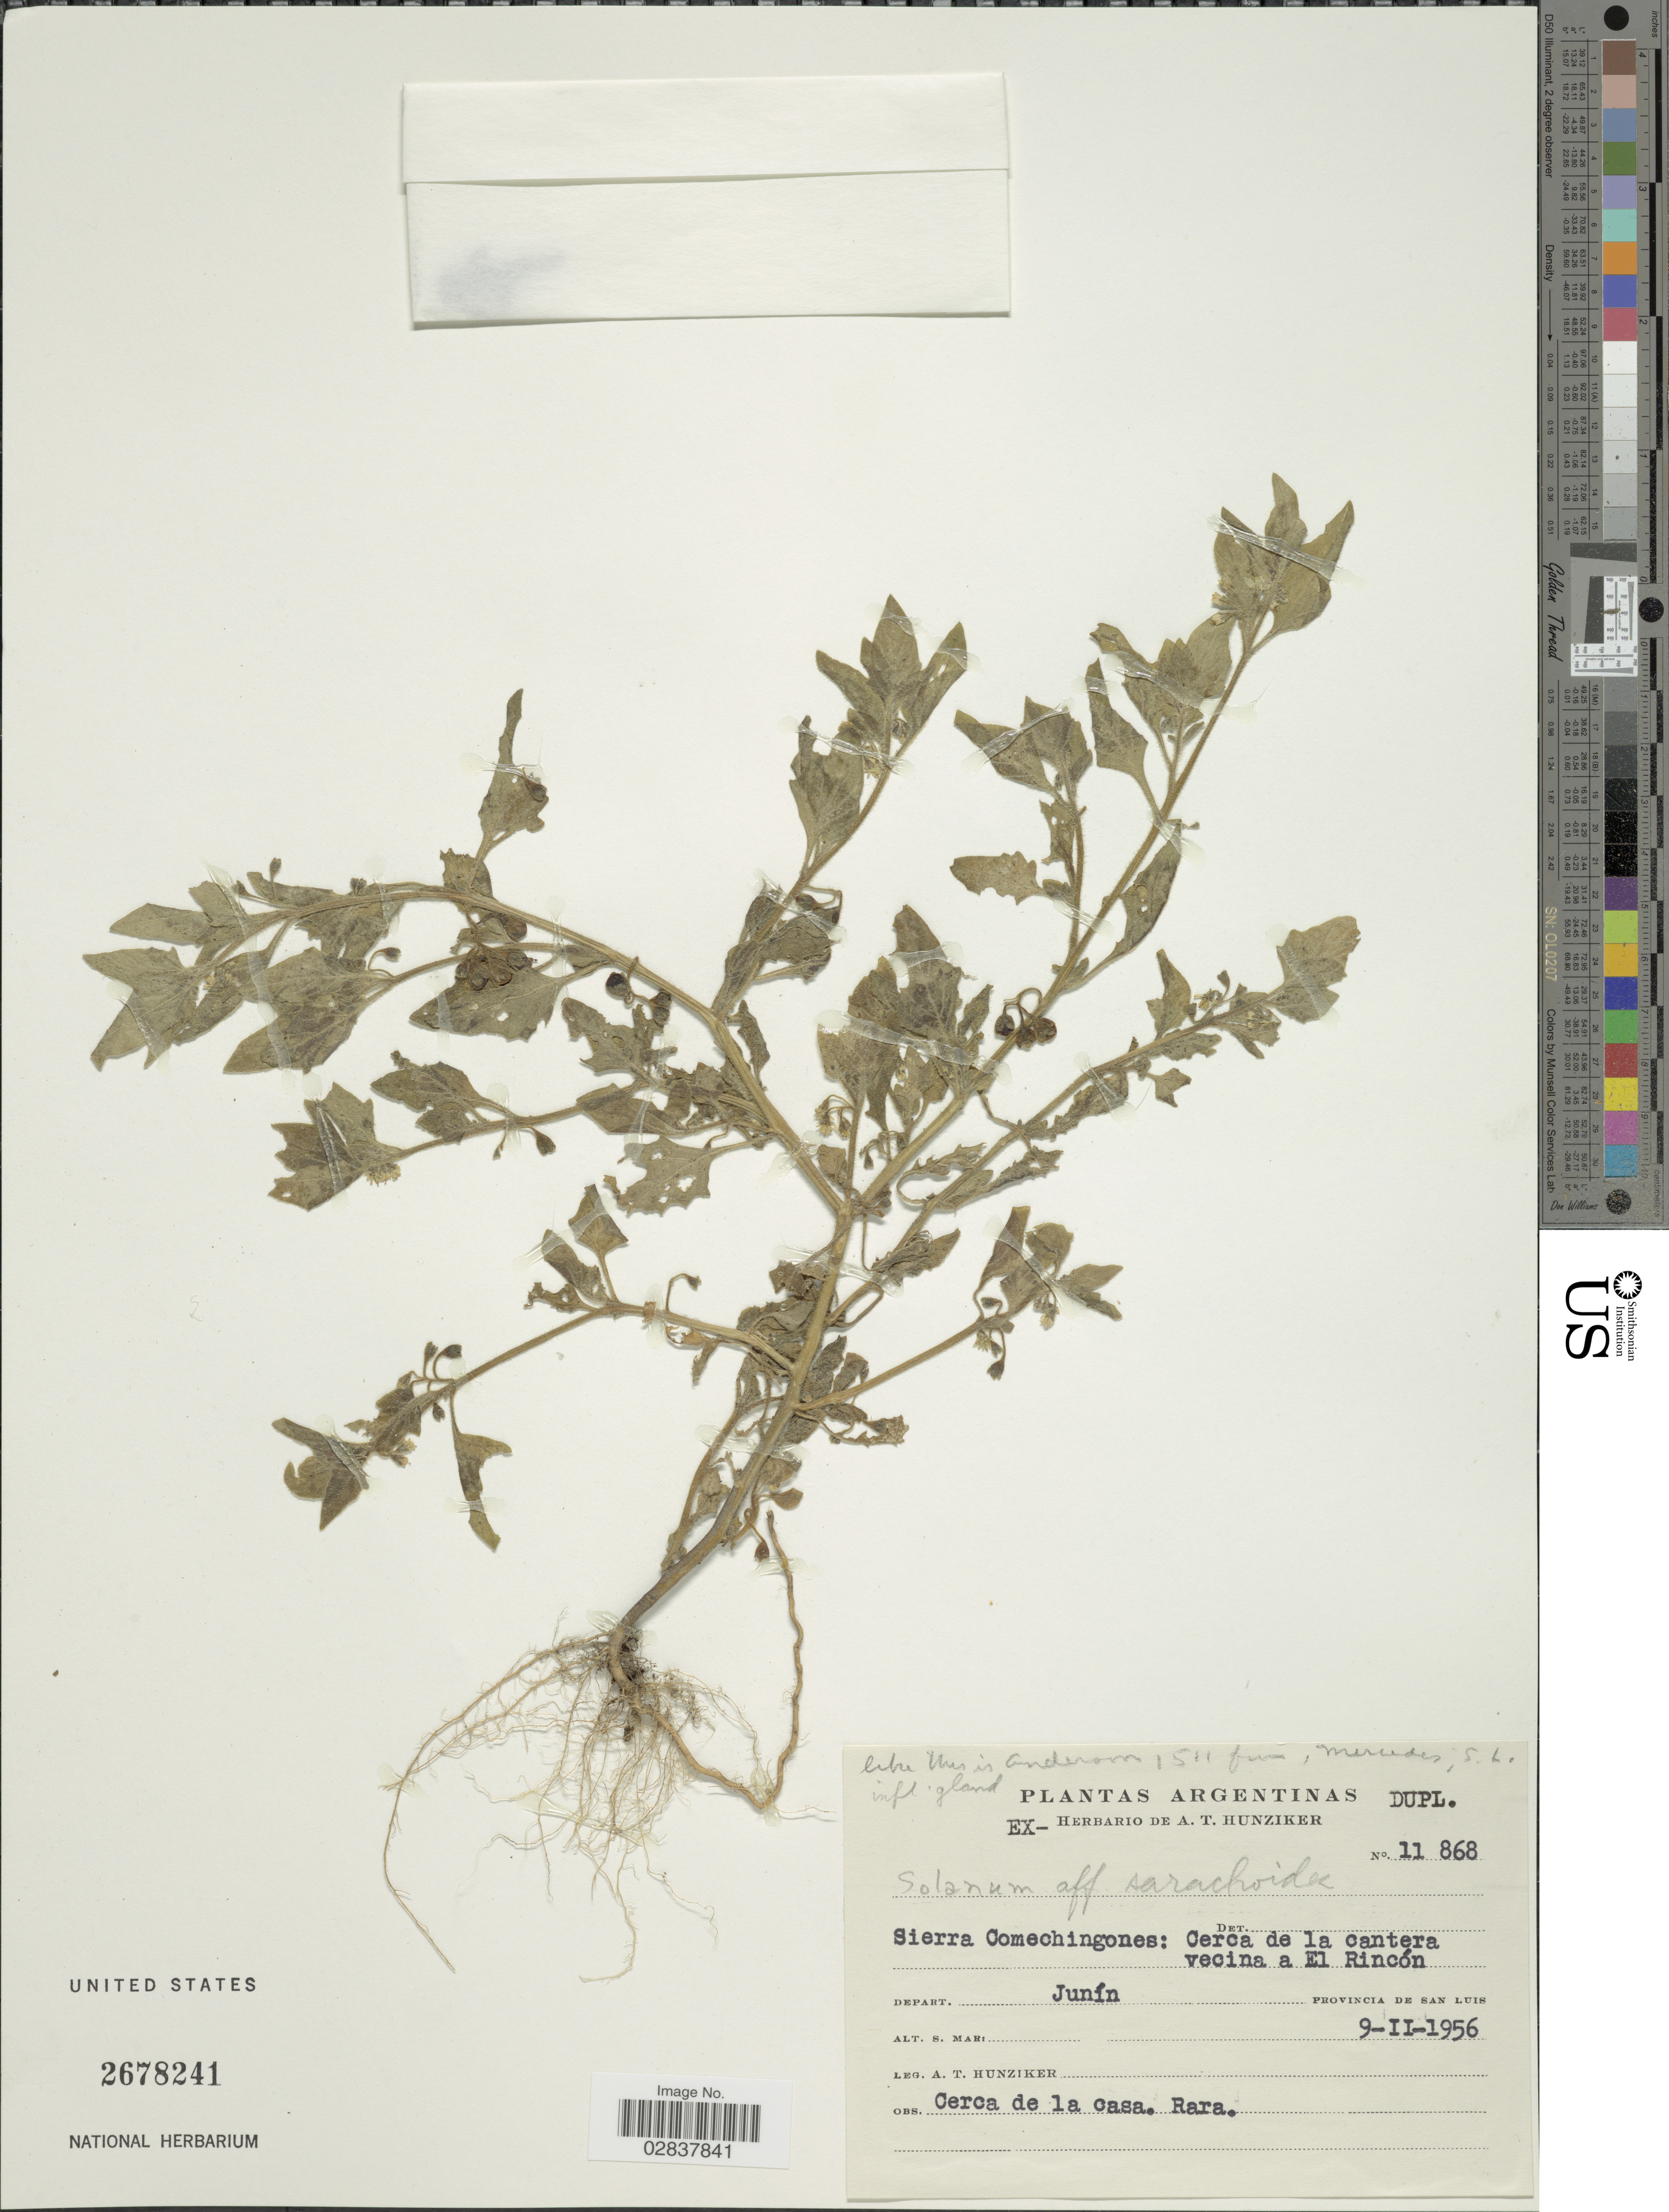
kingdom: Plantae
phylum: Tracheophyta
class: Magnoliopsida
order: Solanales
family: Solanaceae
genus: Solanum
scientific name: Solanum sarrachoides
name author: Sendtn.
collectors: A. T. Hunziker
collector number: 11868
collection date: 1956-02-09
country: Argentina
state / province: San Luis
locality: Sierra Comechingones, Cerca de la cantera vecina a El Rincón, Depart. Junín.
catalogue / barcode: US 2678241